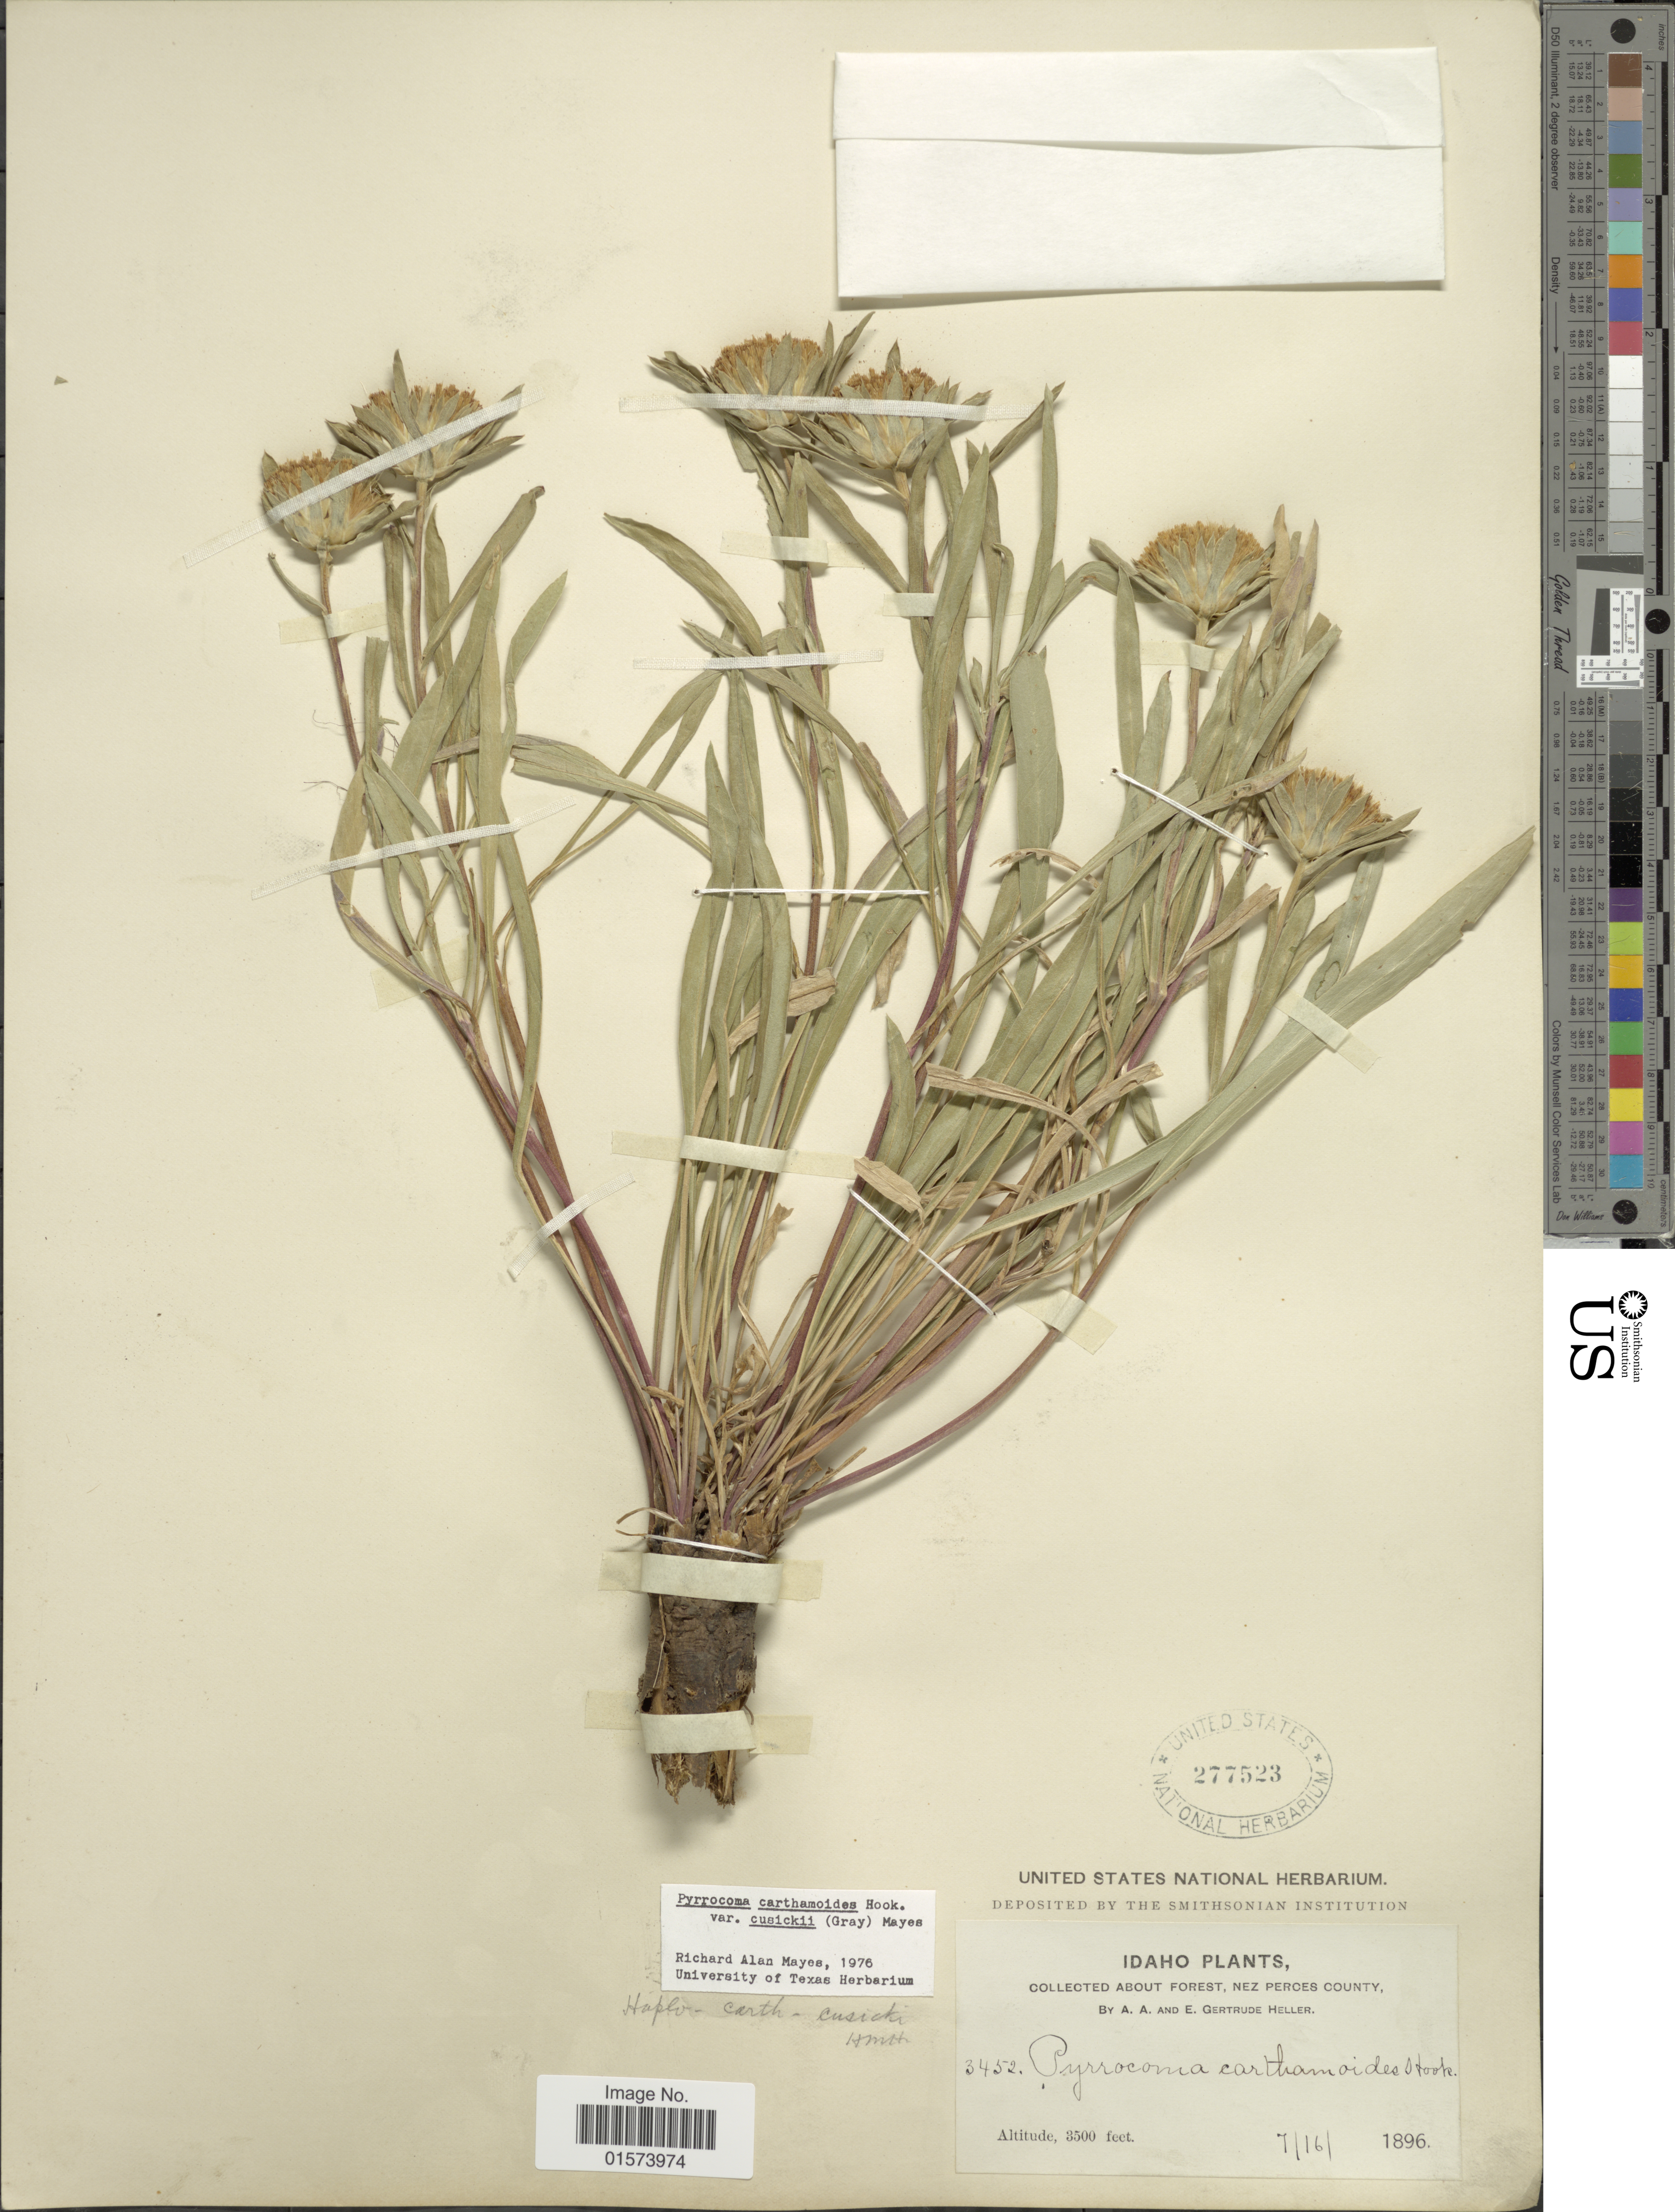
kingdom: Plantae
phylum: Tracheophyta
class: Magnoliopsida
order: Asterales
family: Asteraceae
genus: Pyrrocoma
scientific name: Pyrrocoma carthamoides var. cusickii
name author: (A. Gray) Mayes ex Kartesz & Gandhi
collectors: A. A. Heller & E. G. Heller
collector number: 3452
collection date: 1896-07-16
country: United States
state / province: Idaho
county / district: Nez Perce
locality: Forest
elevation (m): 1067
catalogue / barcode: US 277523